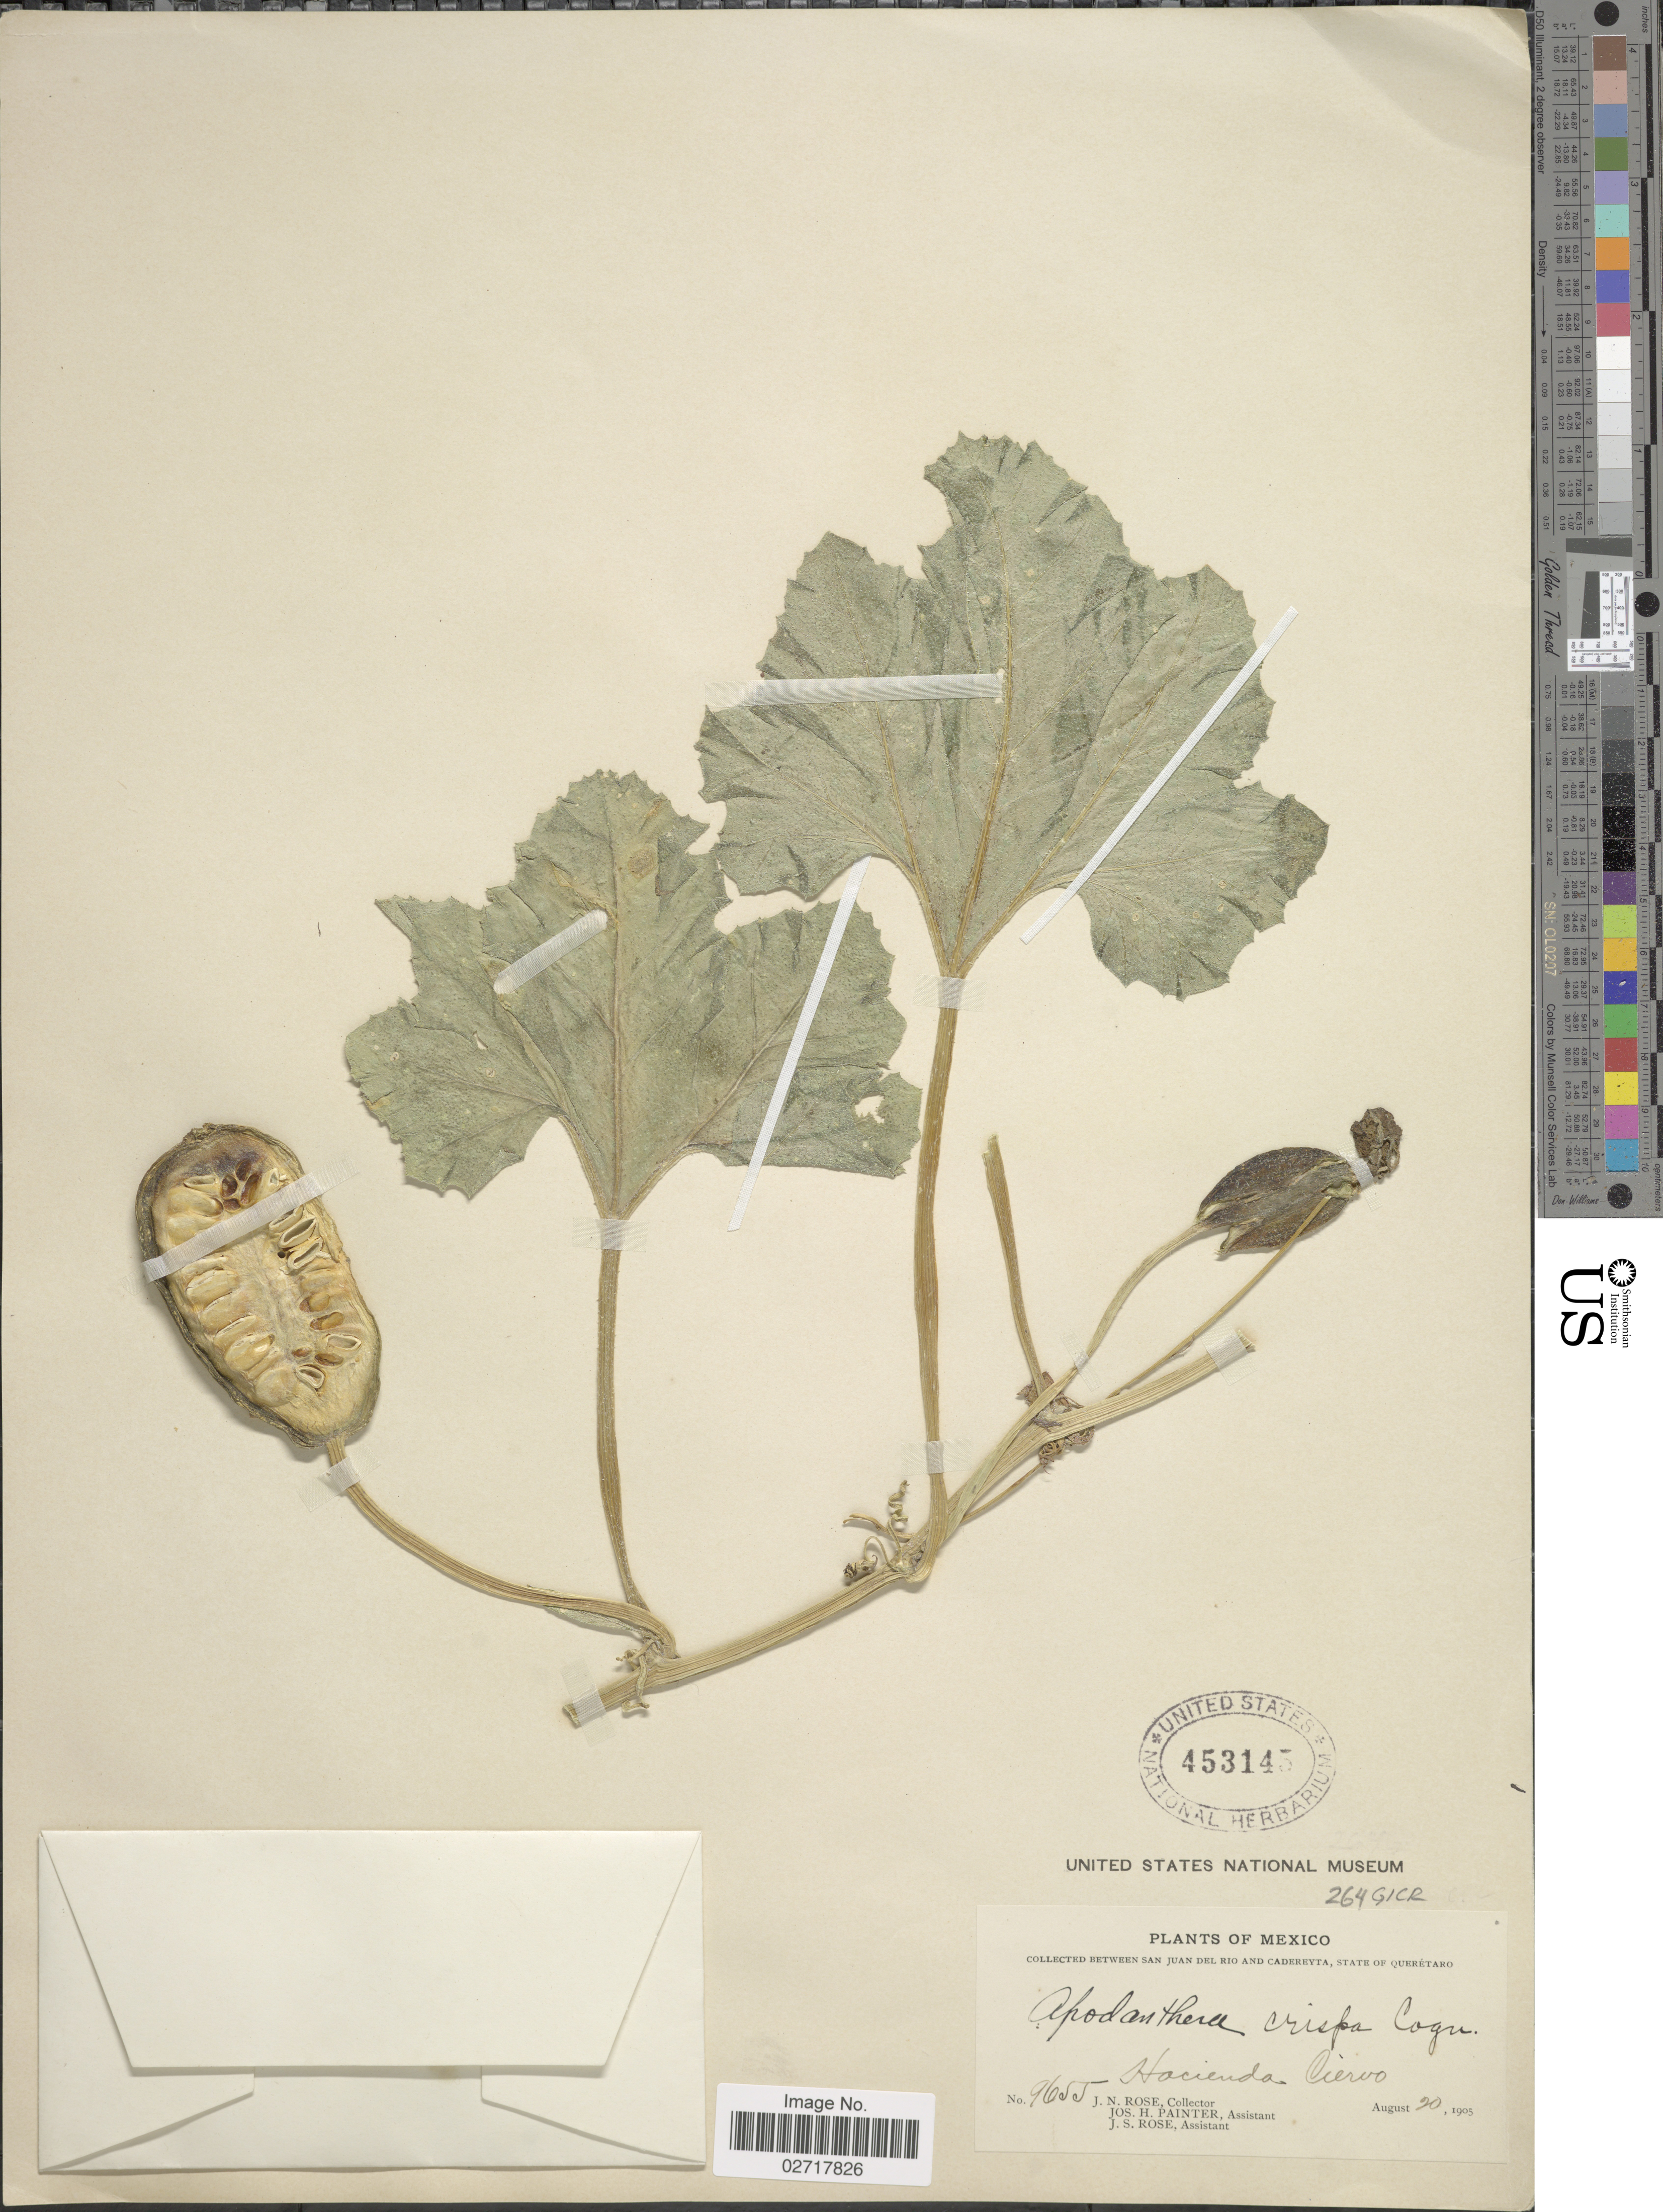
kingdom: Plantae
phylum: Tracheophyta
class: Magnoliopsida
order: Cucurbitales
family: Cucurbitaceae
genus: Apodanthera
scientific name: Apodanthera crispa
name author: Cogn.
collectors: J. N. Rose, J. H. Painter & J. S. Rose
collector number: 9655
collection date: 1905-08-20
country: Mexico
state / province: Querétaro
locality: Between San Juan del Rio and Cadereyta. Hacienda Ciervo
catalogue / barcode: US 453145